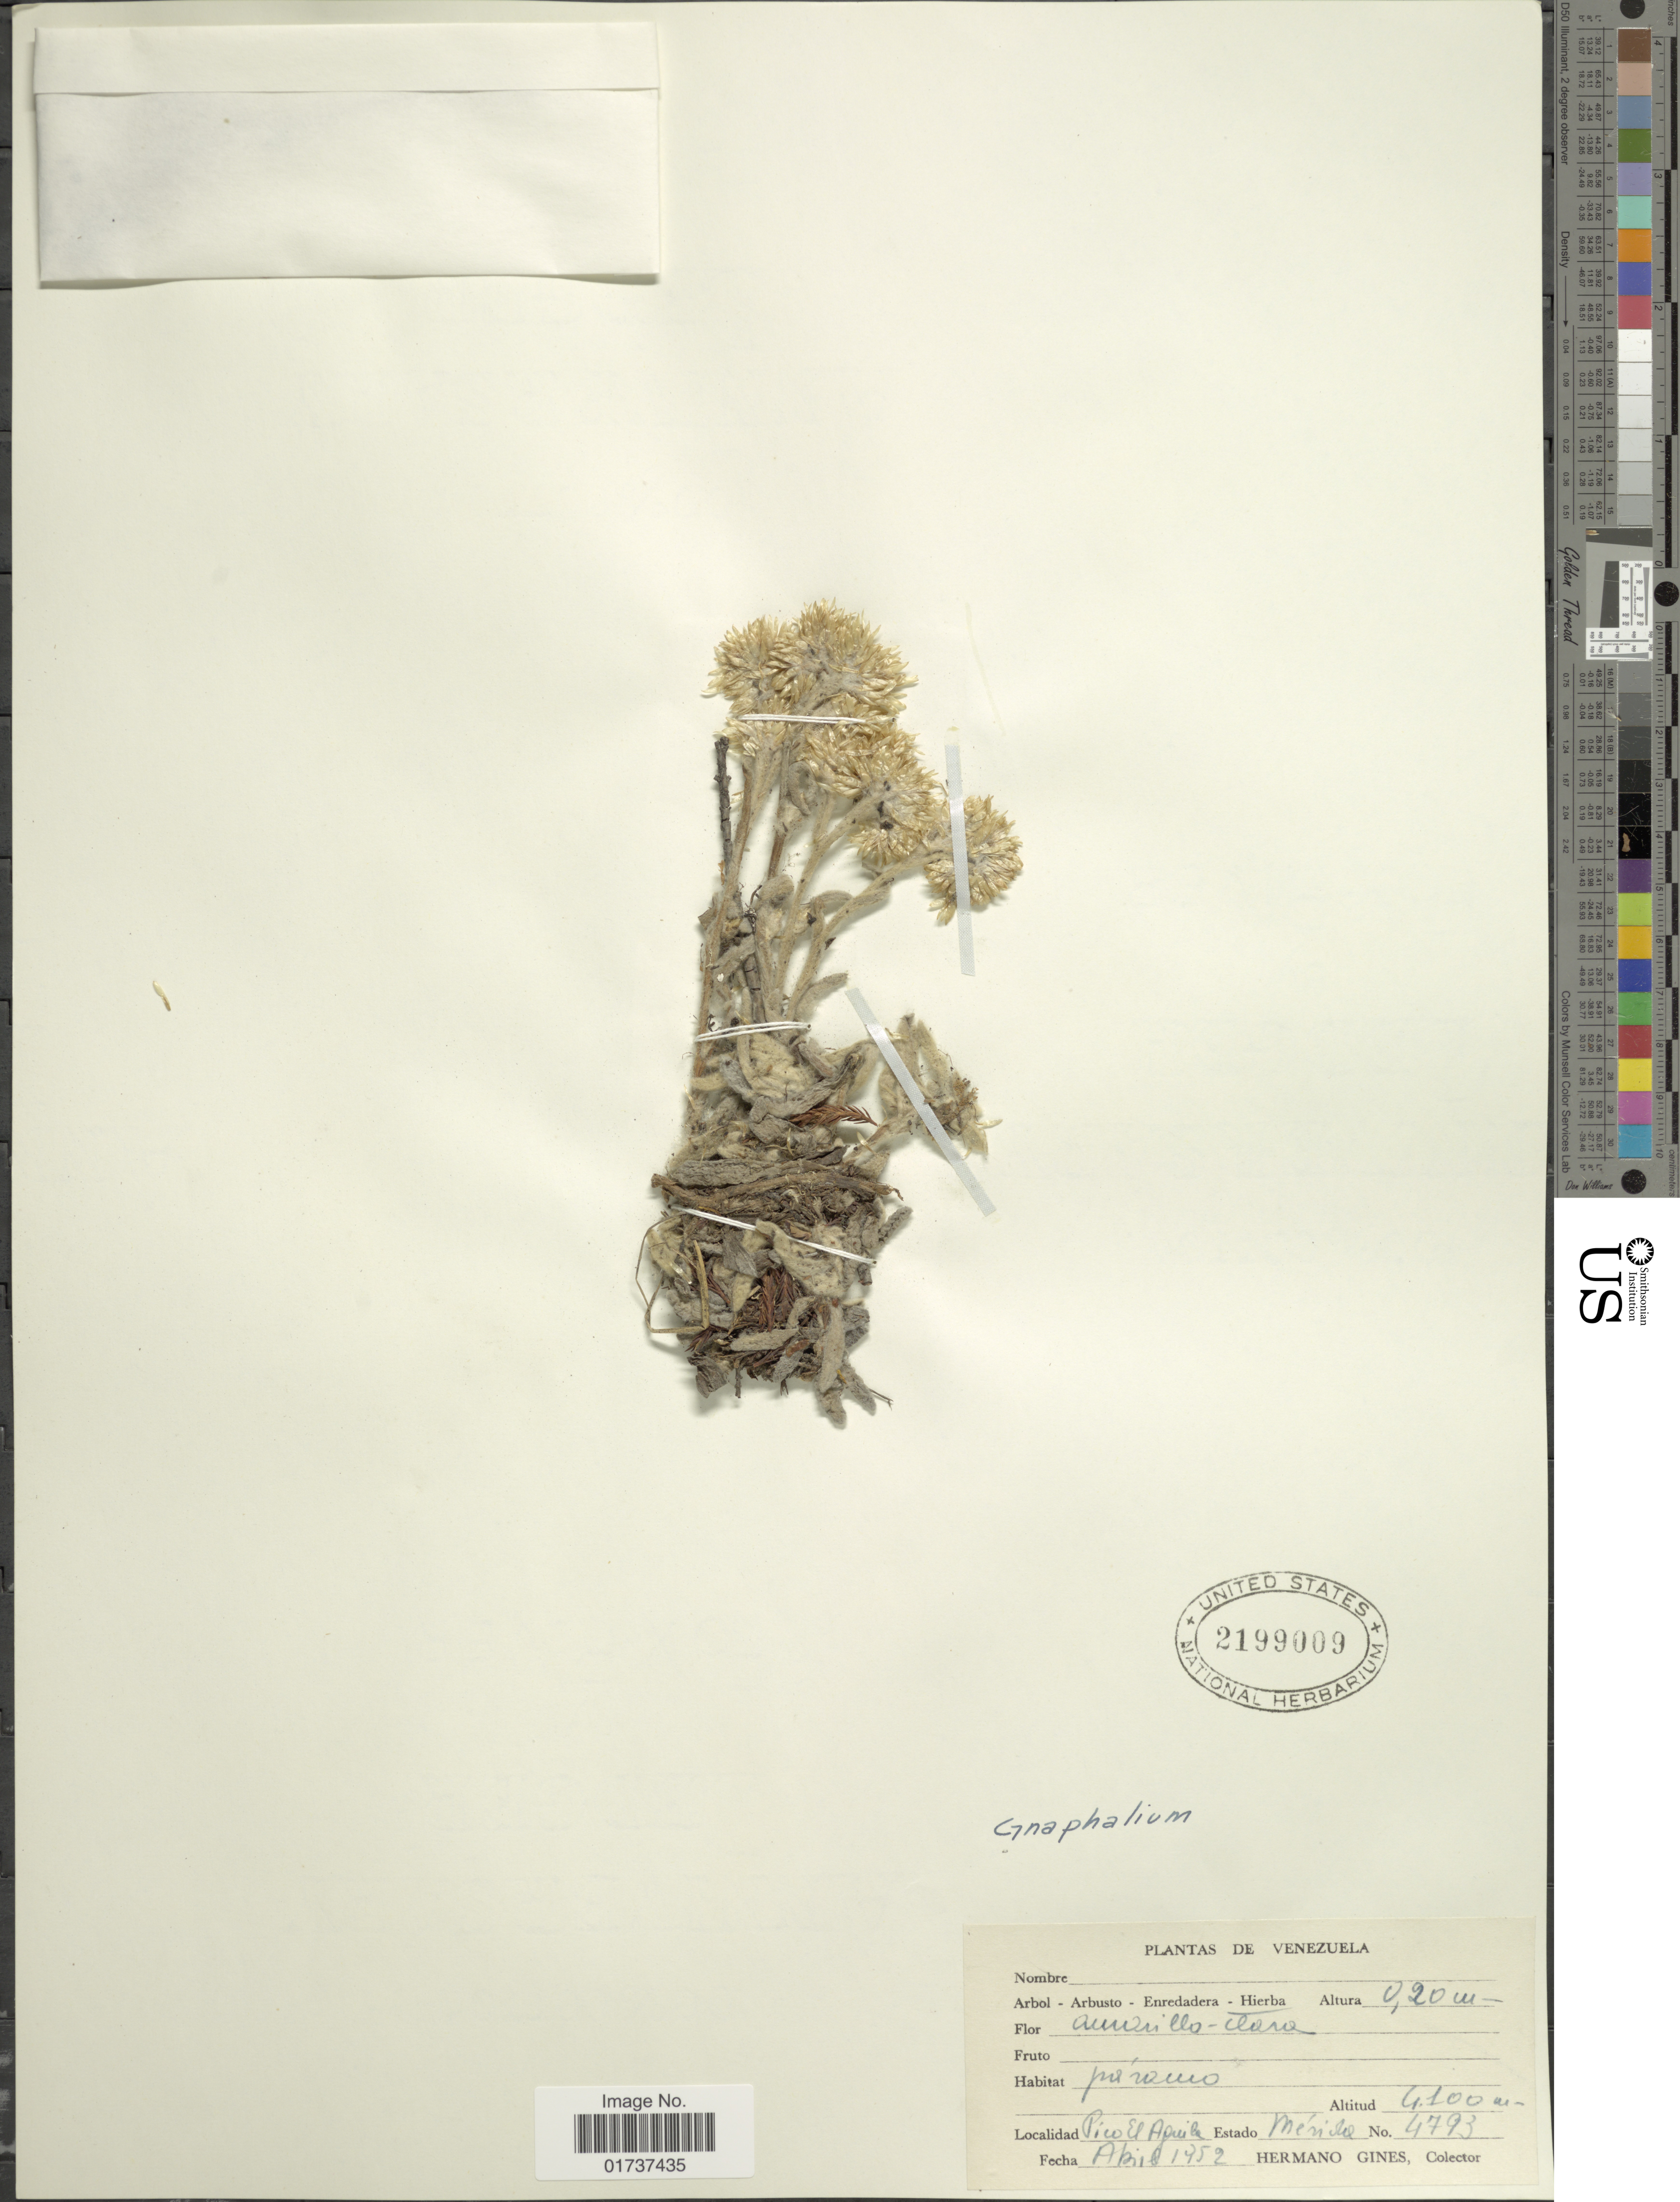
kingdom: Plantae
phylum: Tracheophyta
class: Magnoliopsida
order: Asterales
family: Asteraceae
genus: Gnaphalium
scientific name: Gnaphalium sp.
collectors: Bro. Gines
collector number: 4793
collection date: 1952-04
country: Venezuela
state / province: Mérida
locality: Pico El Aquile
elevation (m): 4100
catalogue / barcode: US 2199009